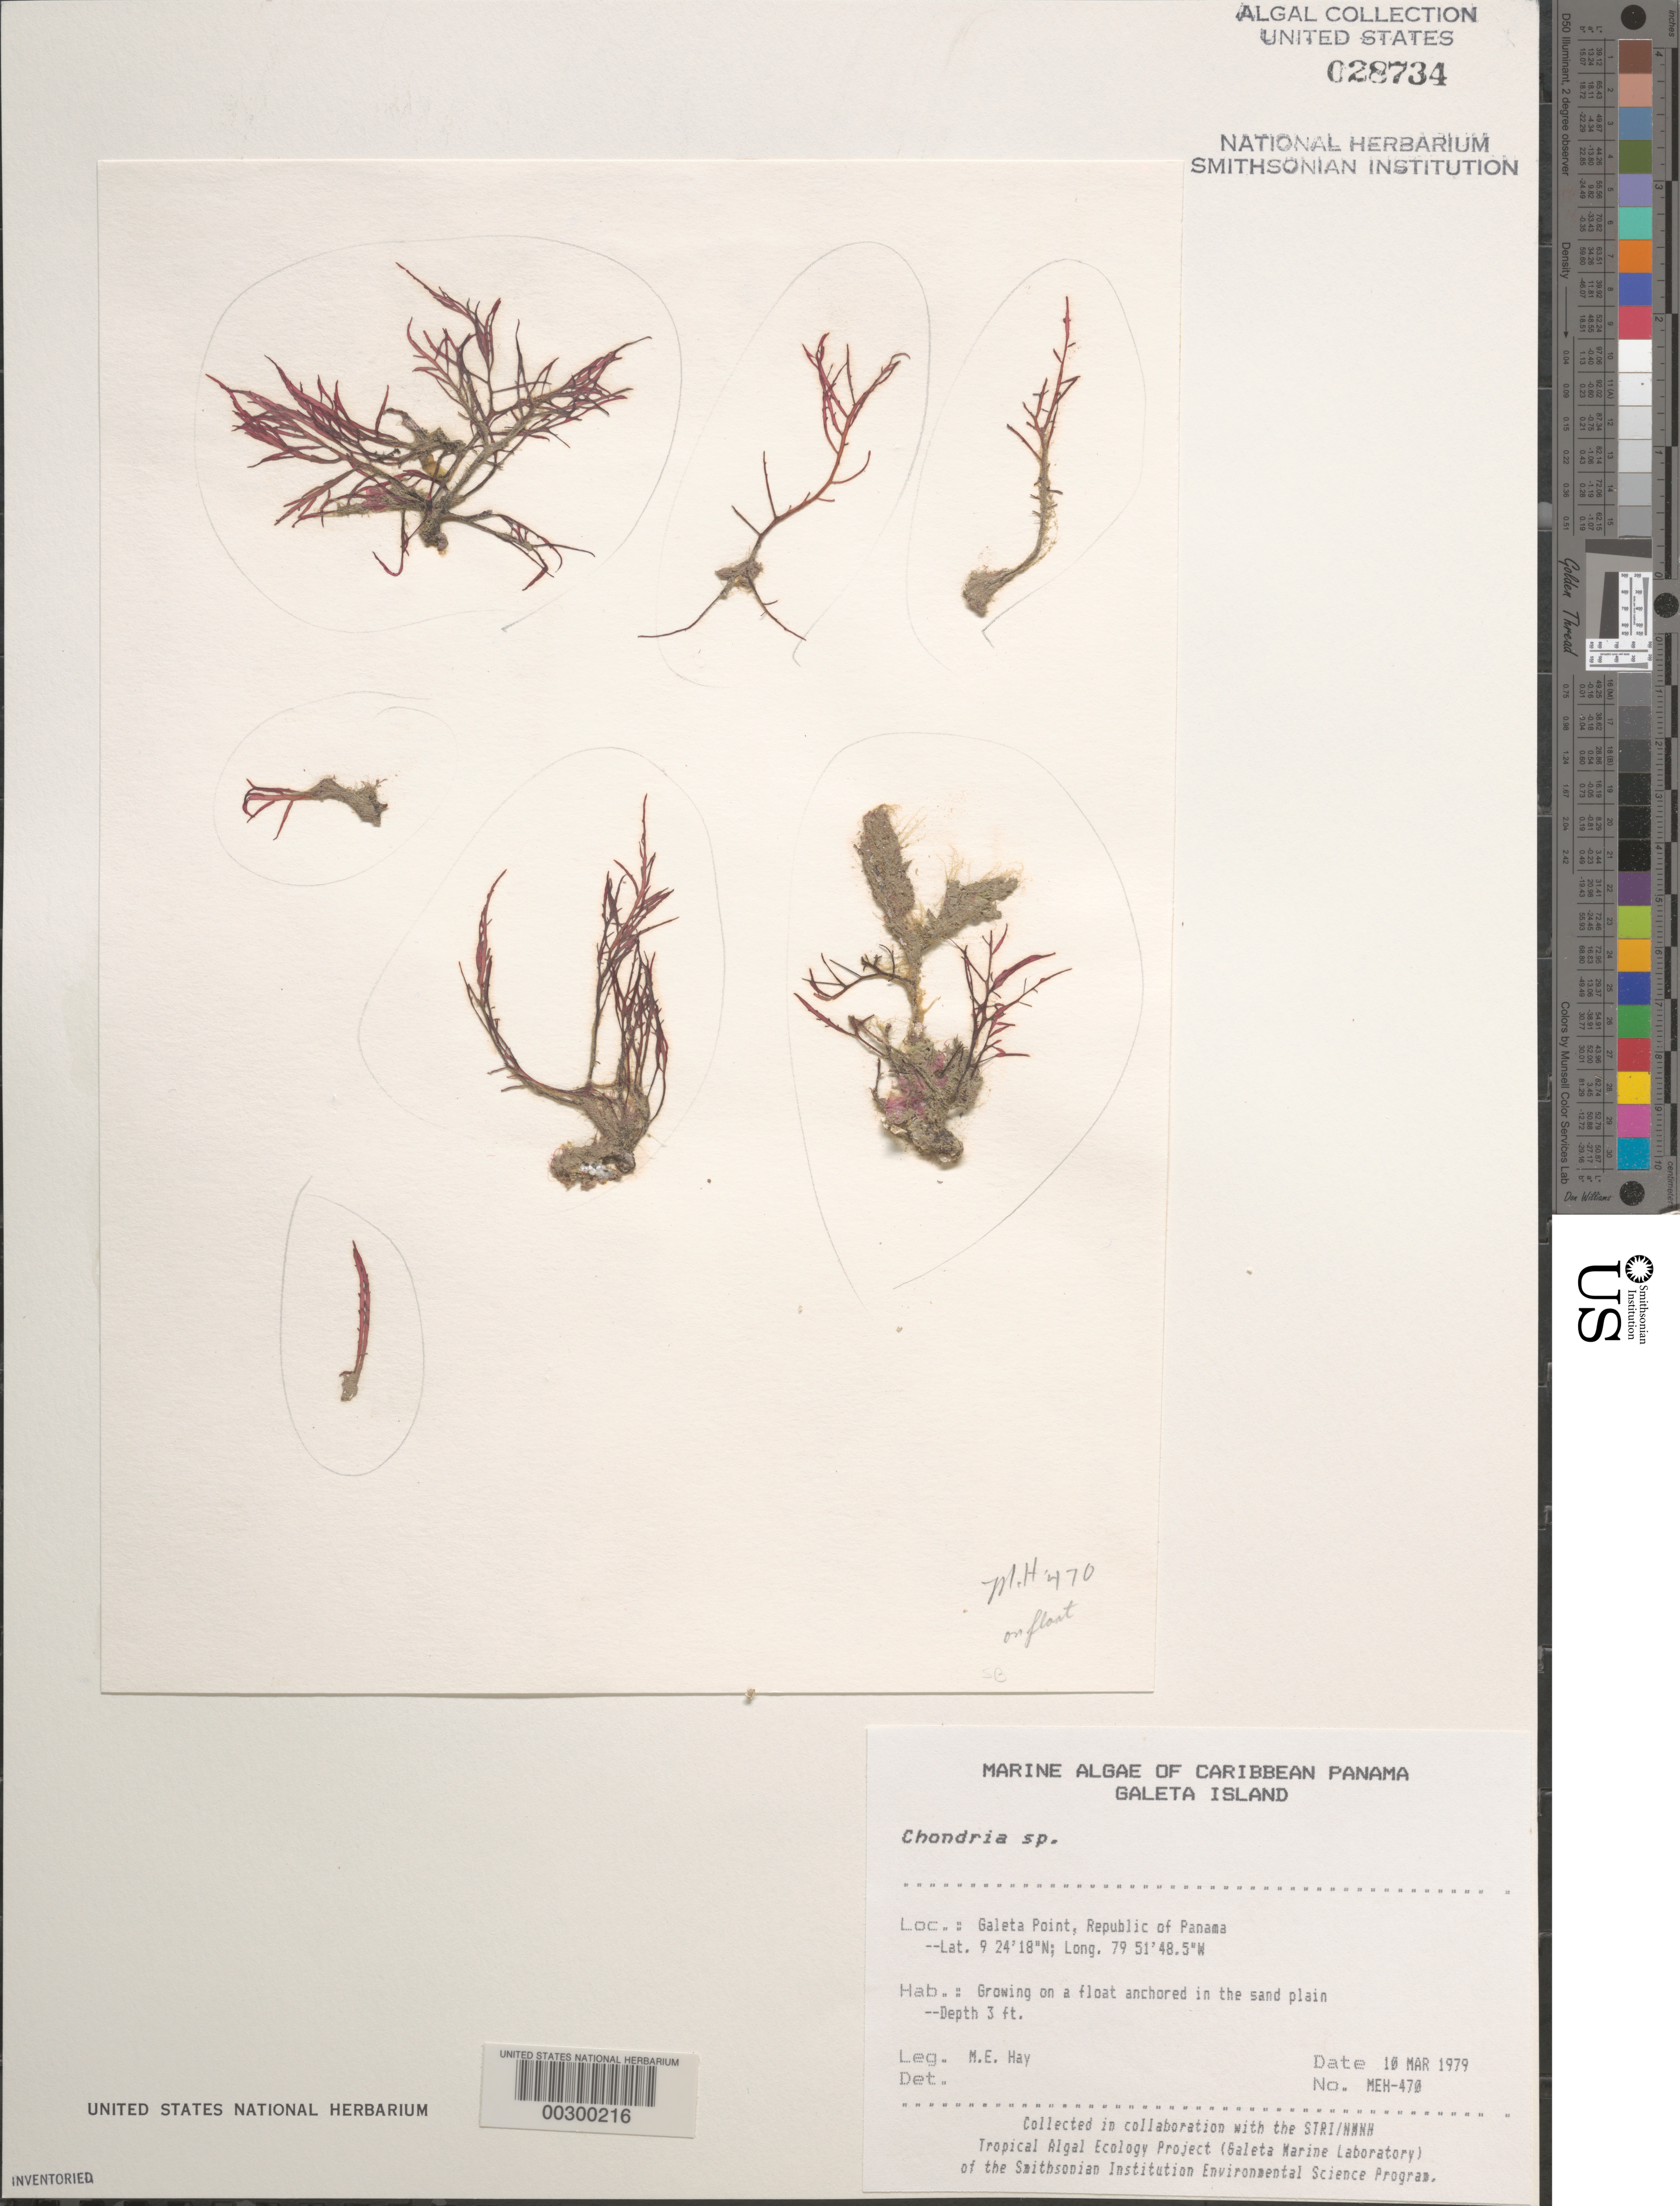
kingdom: Plantae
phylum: Rhodophyta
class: Florideophyceae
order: Ceramiales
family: Rhodomelaceae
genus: Chondria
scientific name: Chondria sp.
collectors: M. E. Hay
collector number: MEH-470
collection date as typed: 10 Mar 1979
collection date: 1979-03-10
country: Panama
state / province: Colón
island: Galeta Island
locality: Galeta Point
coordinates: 9 24' 18" N, 79 51' 48.5" W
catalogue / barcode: US 28734